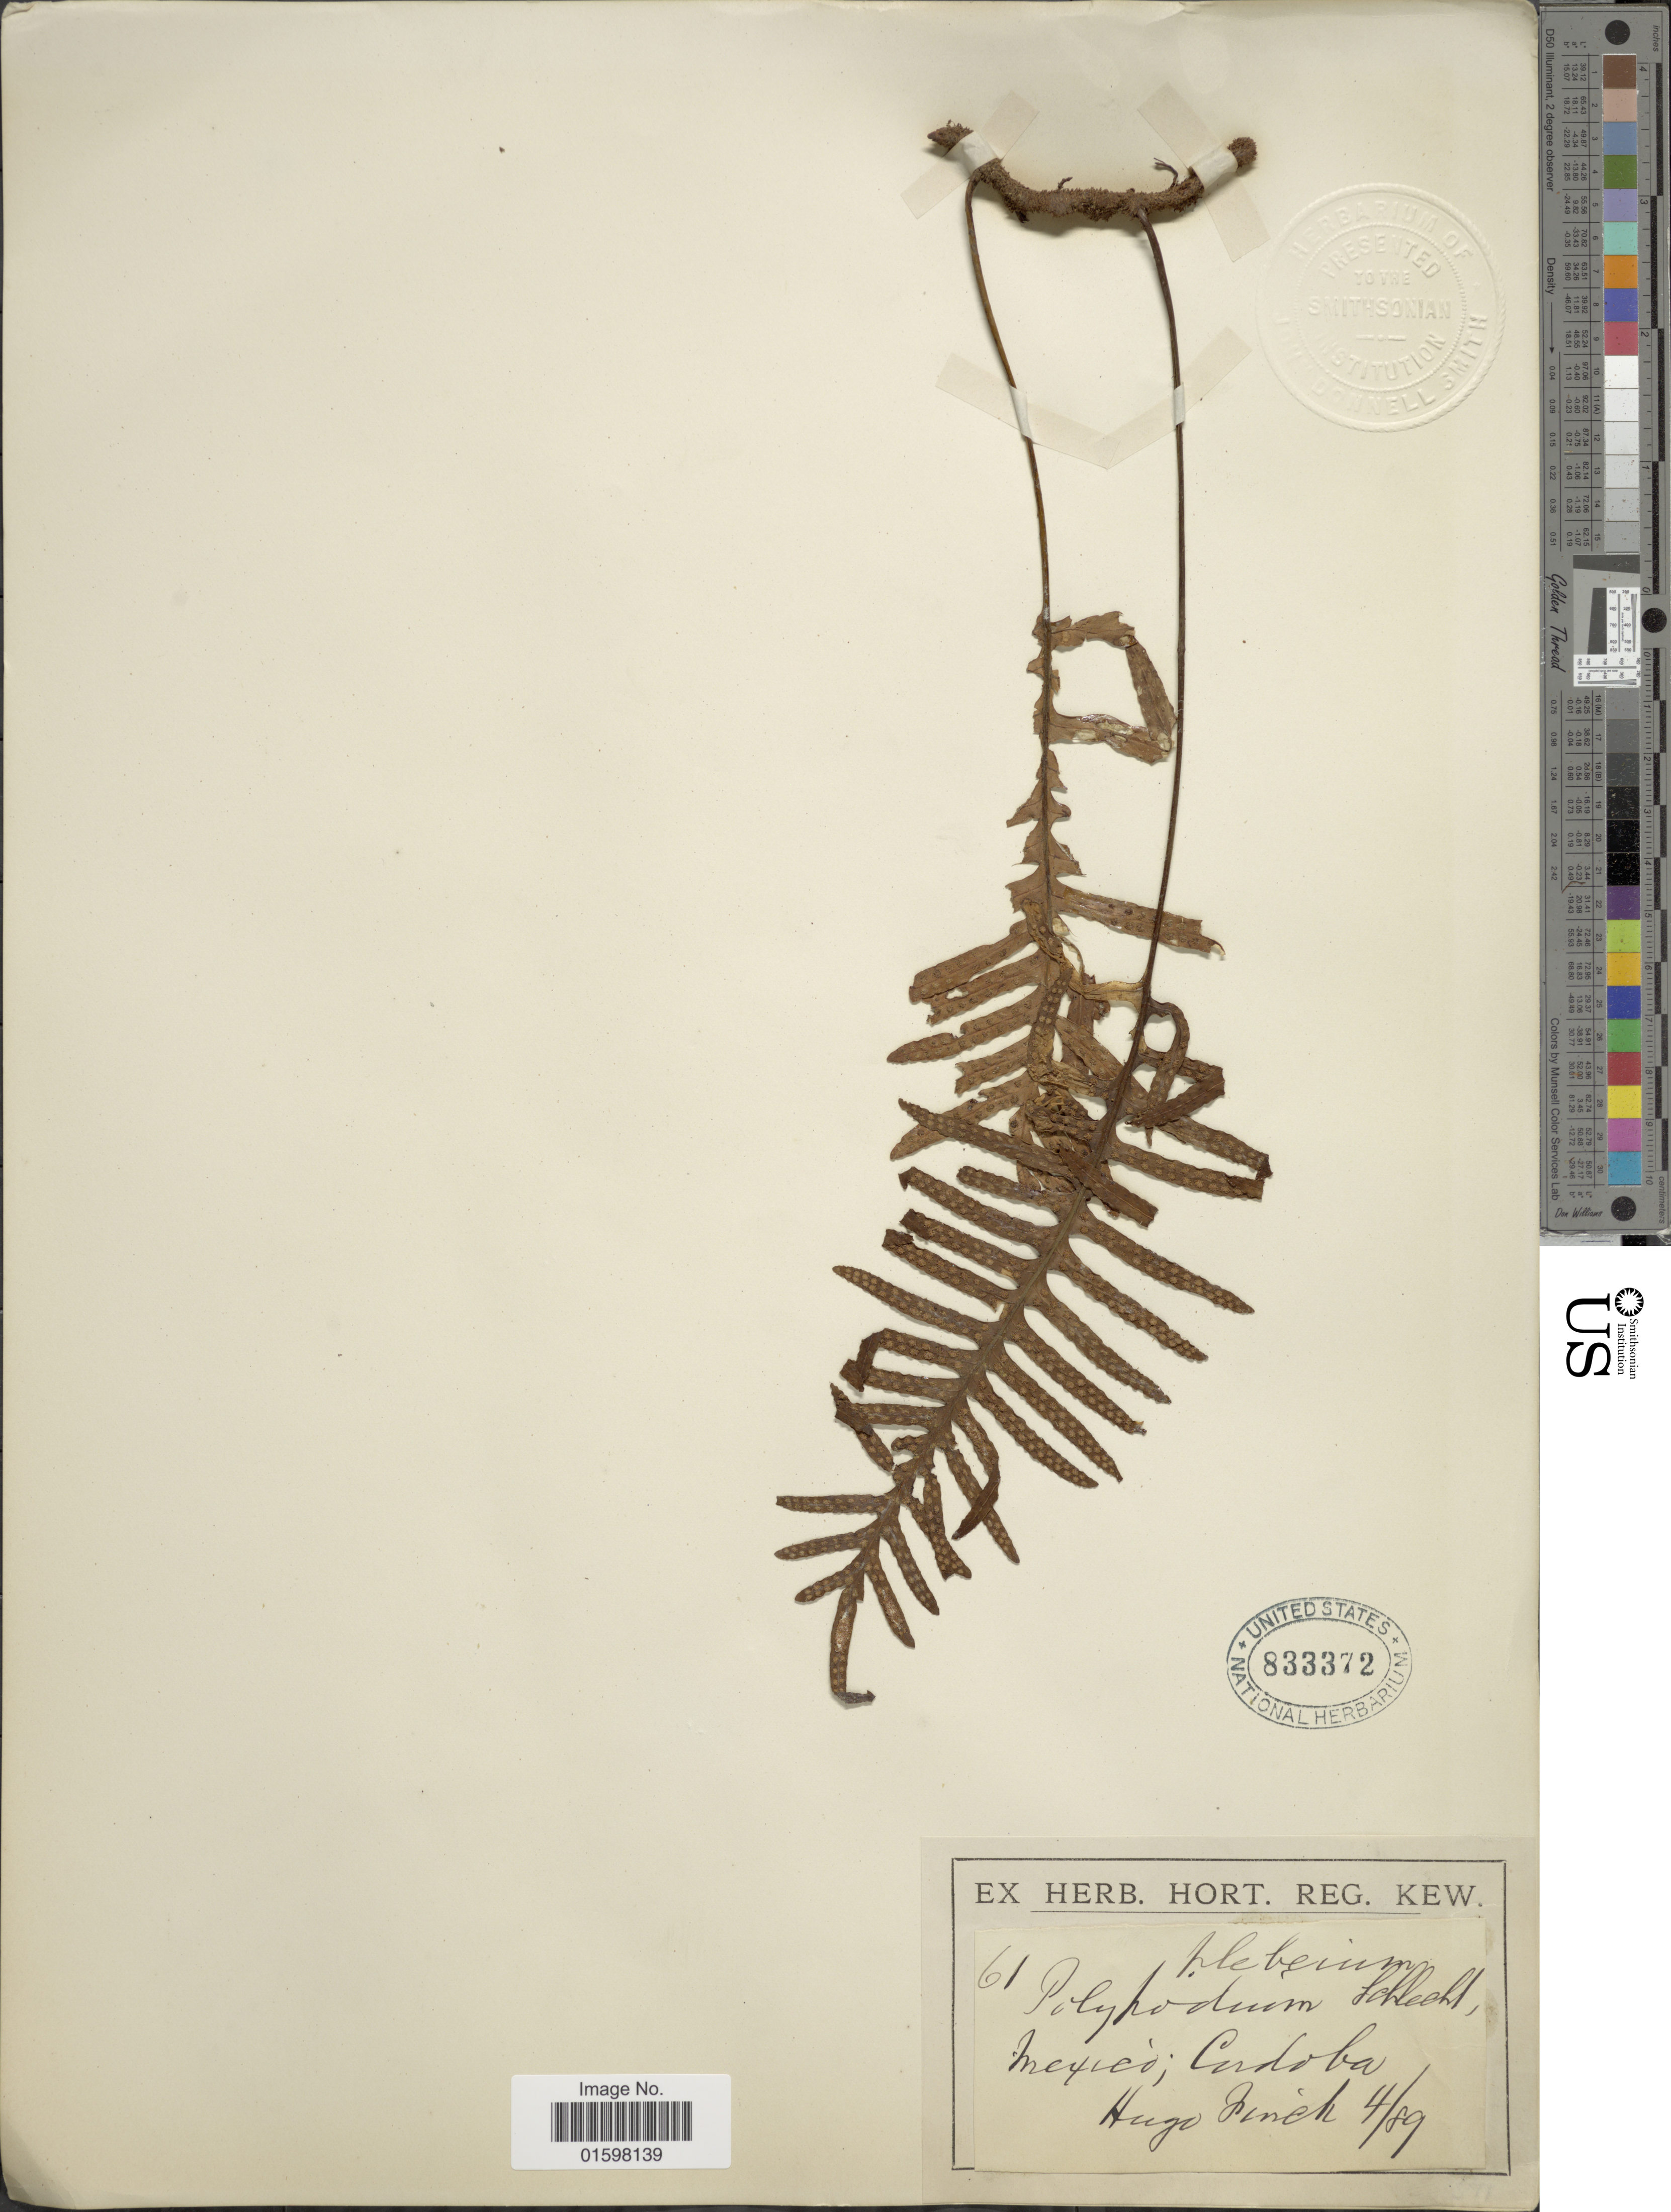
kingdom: Plantae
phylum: Tracheophyta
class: Polypodiopsida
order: Polypodiales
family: Polypodiaceae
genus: Pleopeltis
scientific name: Pleopeltis plebeia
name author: (Schltdl. ex Cham.) A.R. Sm. & Tejero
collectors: H. Fink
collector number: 61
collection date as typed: Transcribed d/m/y: /4/89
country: Mexico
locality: Cordoba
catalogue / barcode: US 833372